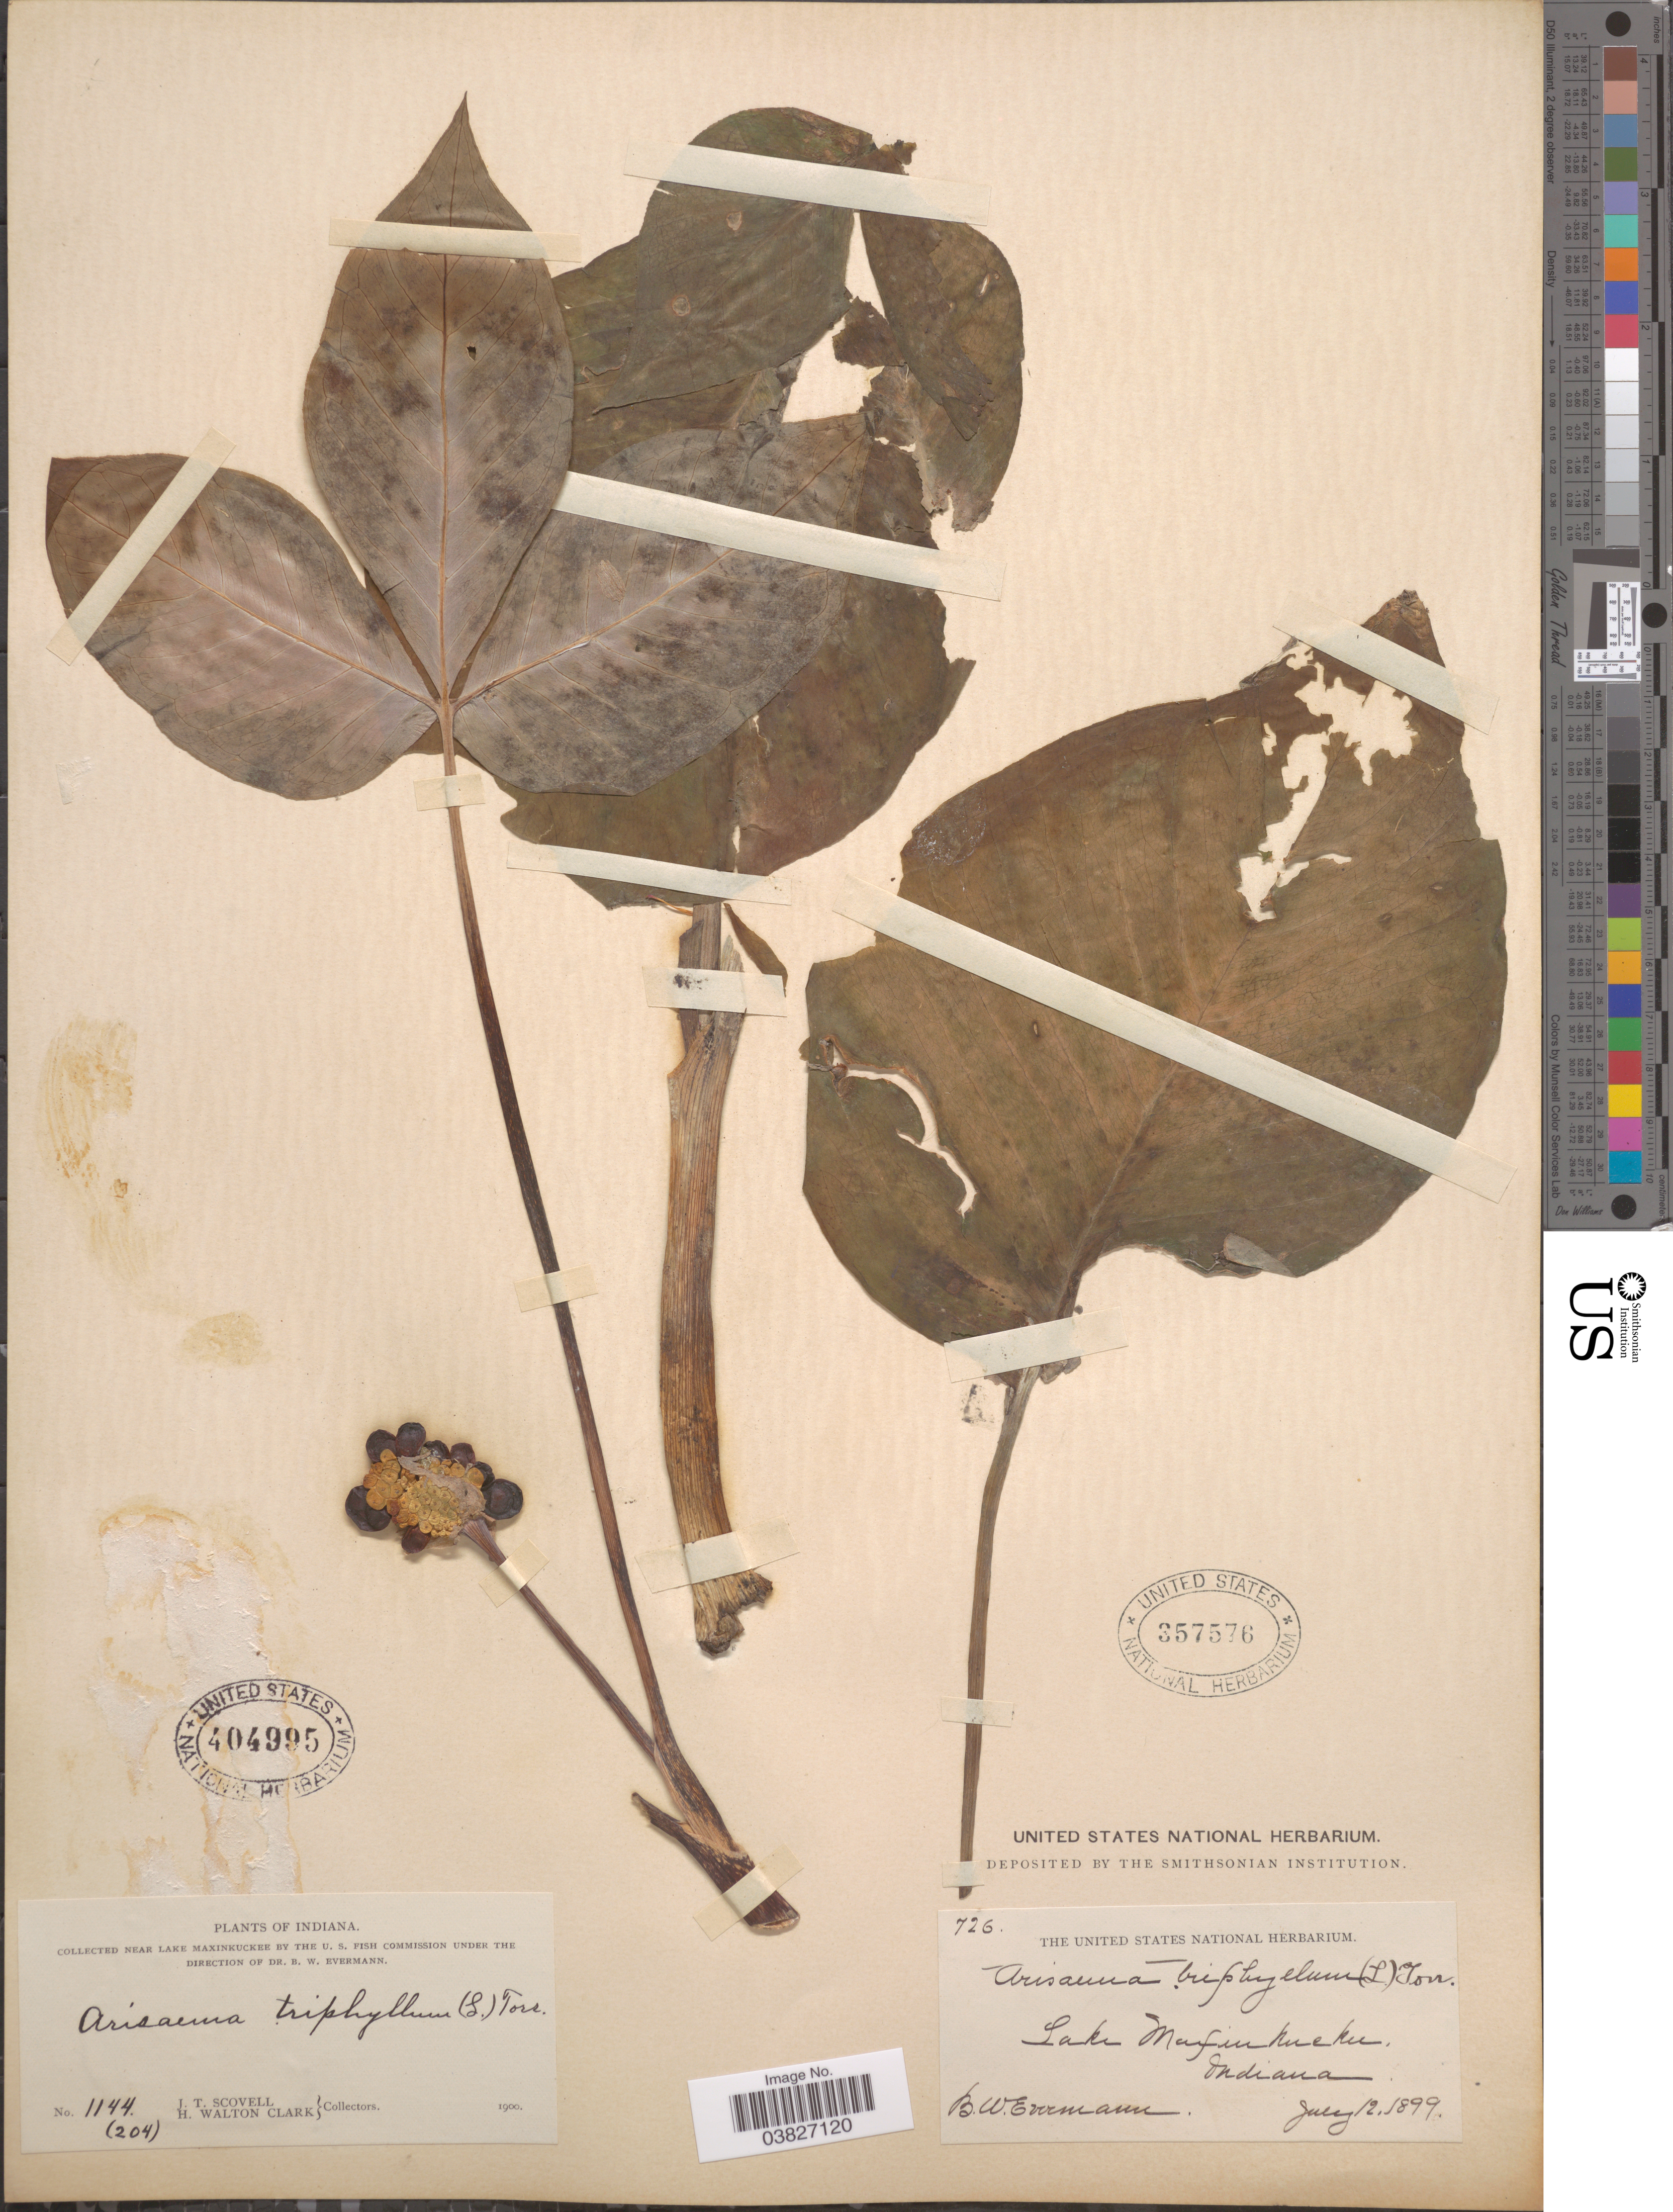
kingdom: Plantae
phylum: Tracheophyta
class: Liliopsida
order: Alismatales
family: Araceae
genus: Arisaema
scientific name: Arisaema triphyllum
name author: (L.) Schott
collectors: J. T. Scovell & H. W. Clark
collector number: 1144/(204)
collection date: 1900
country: United States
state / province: Indiana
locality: Near Lake Maxinkuckee.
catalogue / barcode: US 404995